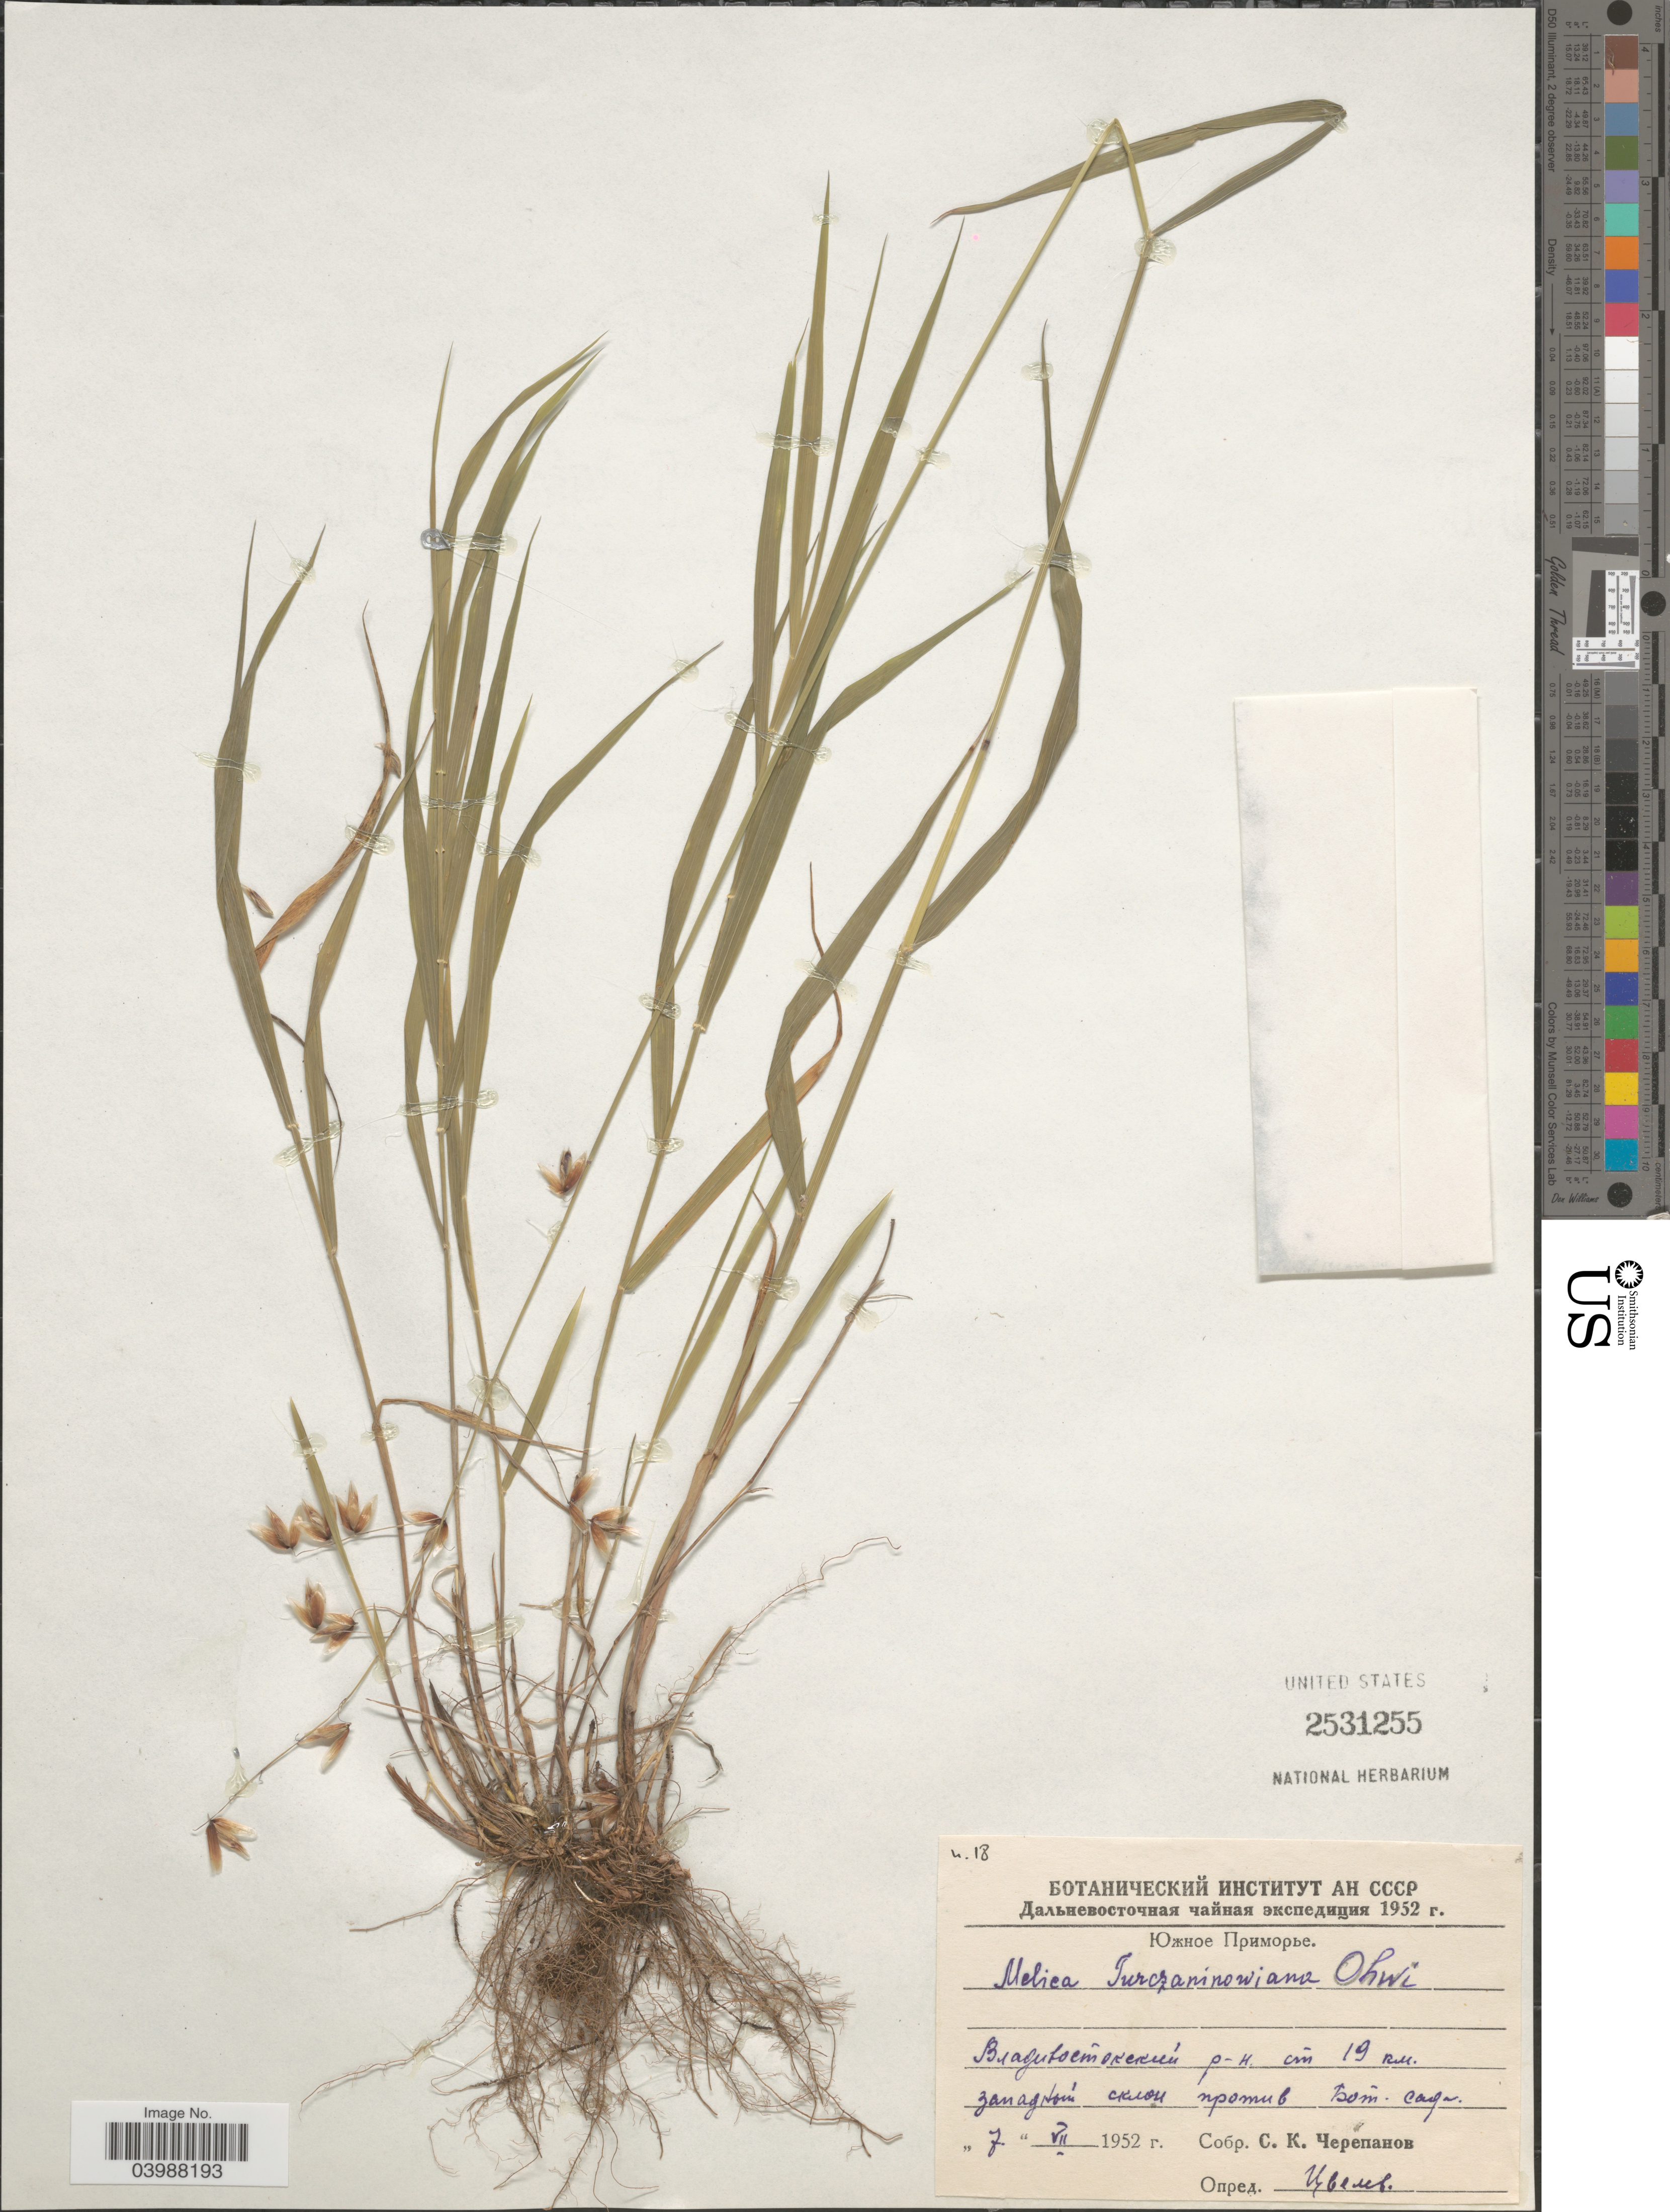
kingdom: Plantae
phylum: Tracheophyta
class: Liliopsida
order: Poales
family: Poaceae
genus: Melica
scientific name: Melica turczaninowiana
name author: Ohwi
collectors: S. Cherepanov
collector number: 18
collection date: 1952-07-07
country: Russian Federation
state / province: Primorsky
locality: South Primorye, district Vladivostokskiy (now Nadezhdinskiy), near Bot. garden.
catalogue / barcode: US 2531255